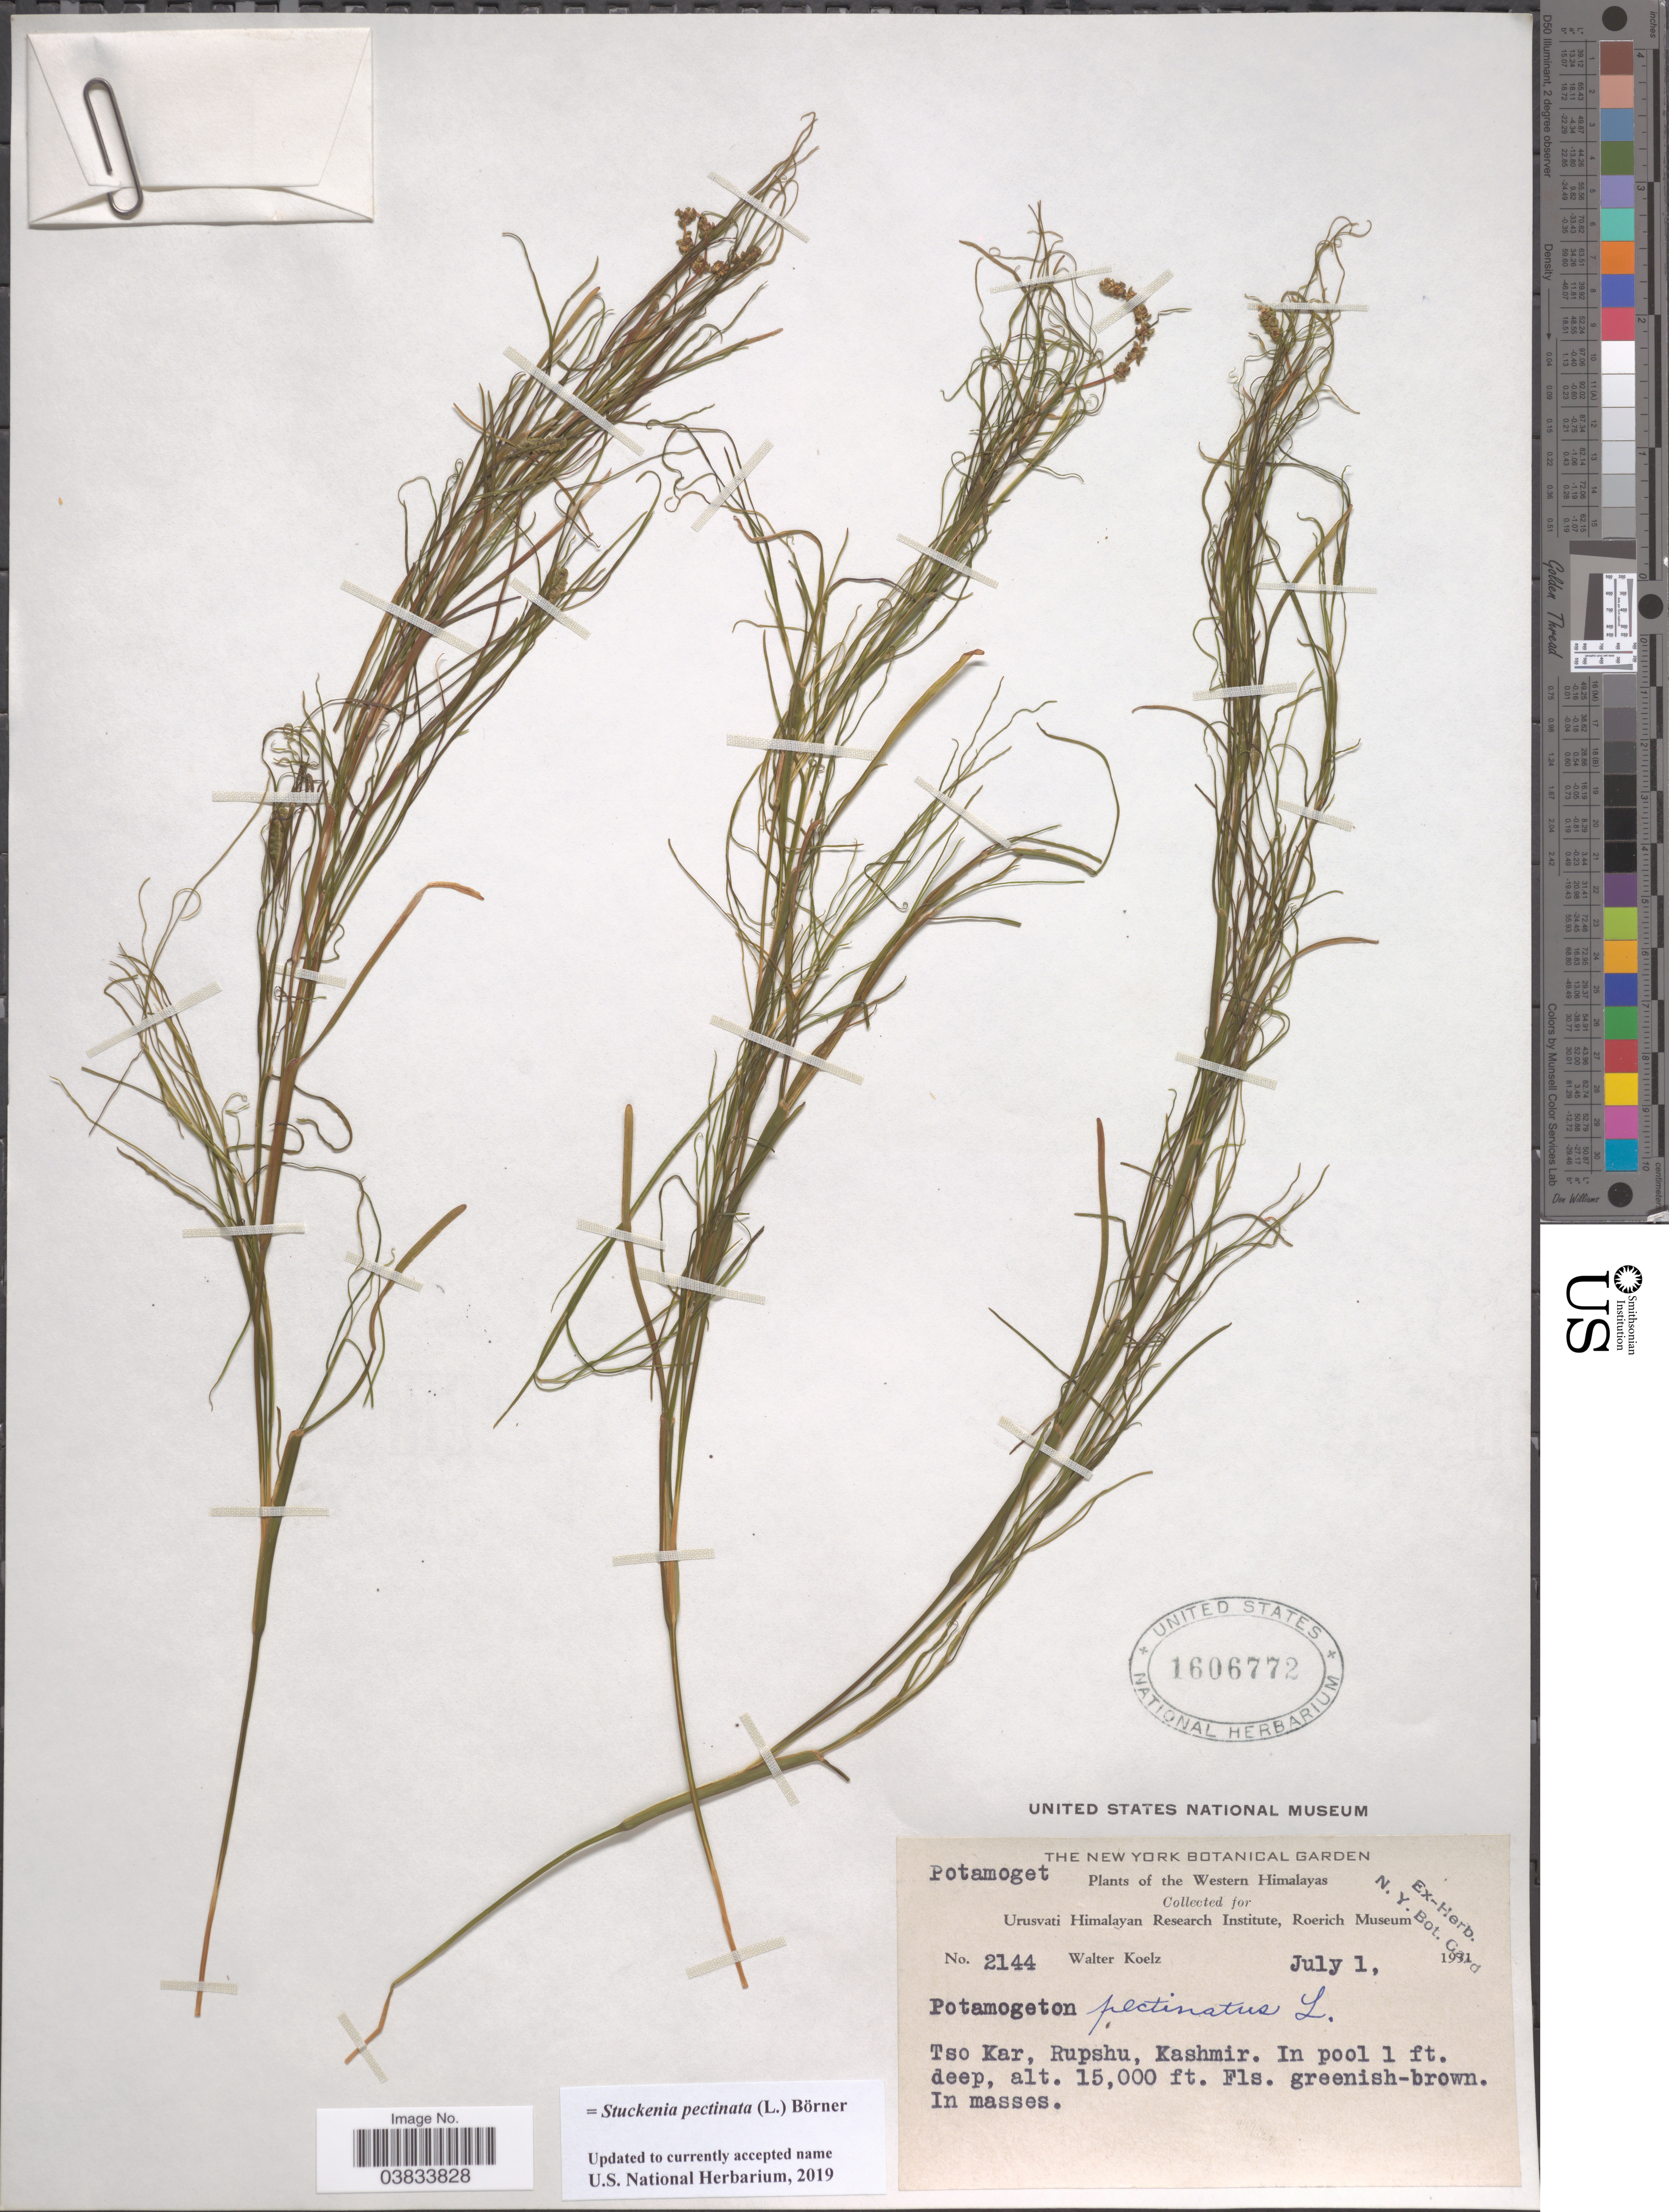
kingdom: Plantae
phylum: Tracheophyta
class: Liliopsida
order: Alismatales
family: Potamogetonaceae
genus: Stuckenia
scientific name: Stuckenia pectinata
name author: (L.) Börner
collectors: W. N. Koelz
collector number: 2144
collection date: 1931-07-01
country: India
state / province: Jammu and Kashmir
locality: Western Himalayas. Tso Kar, Rupshu, Kashmir.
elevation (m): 4572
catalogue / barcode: US 1606772